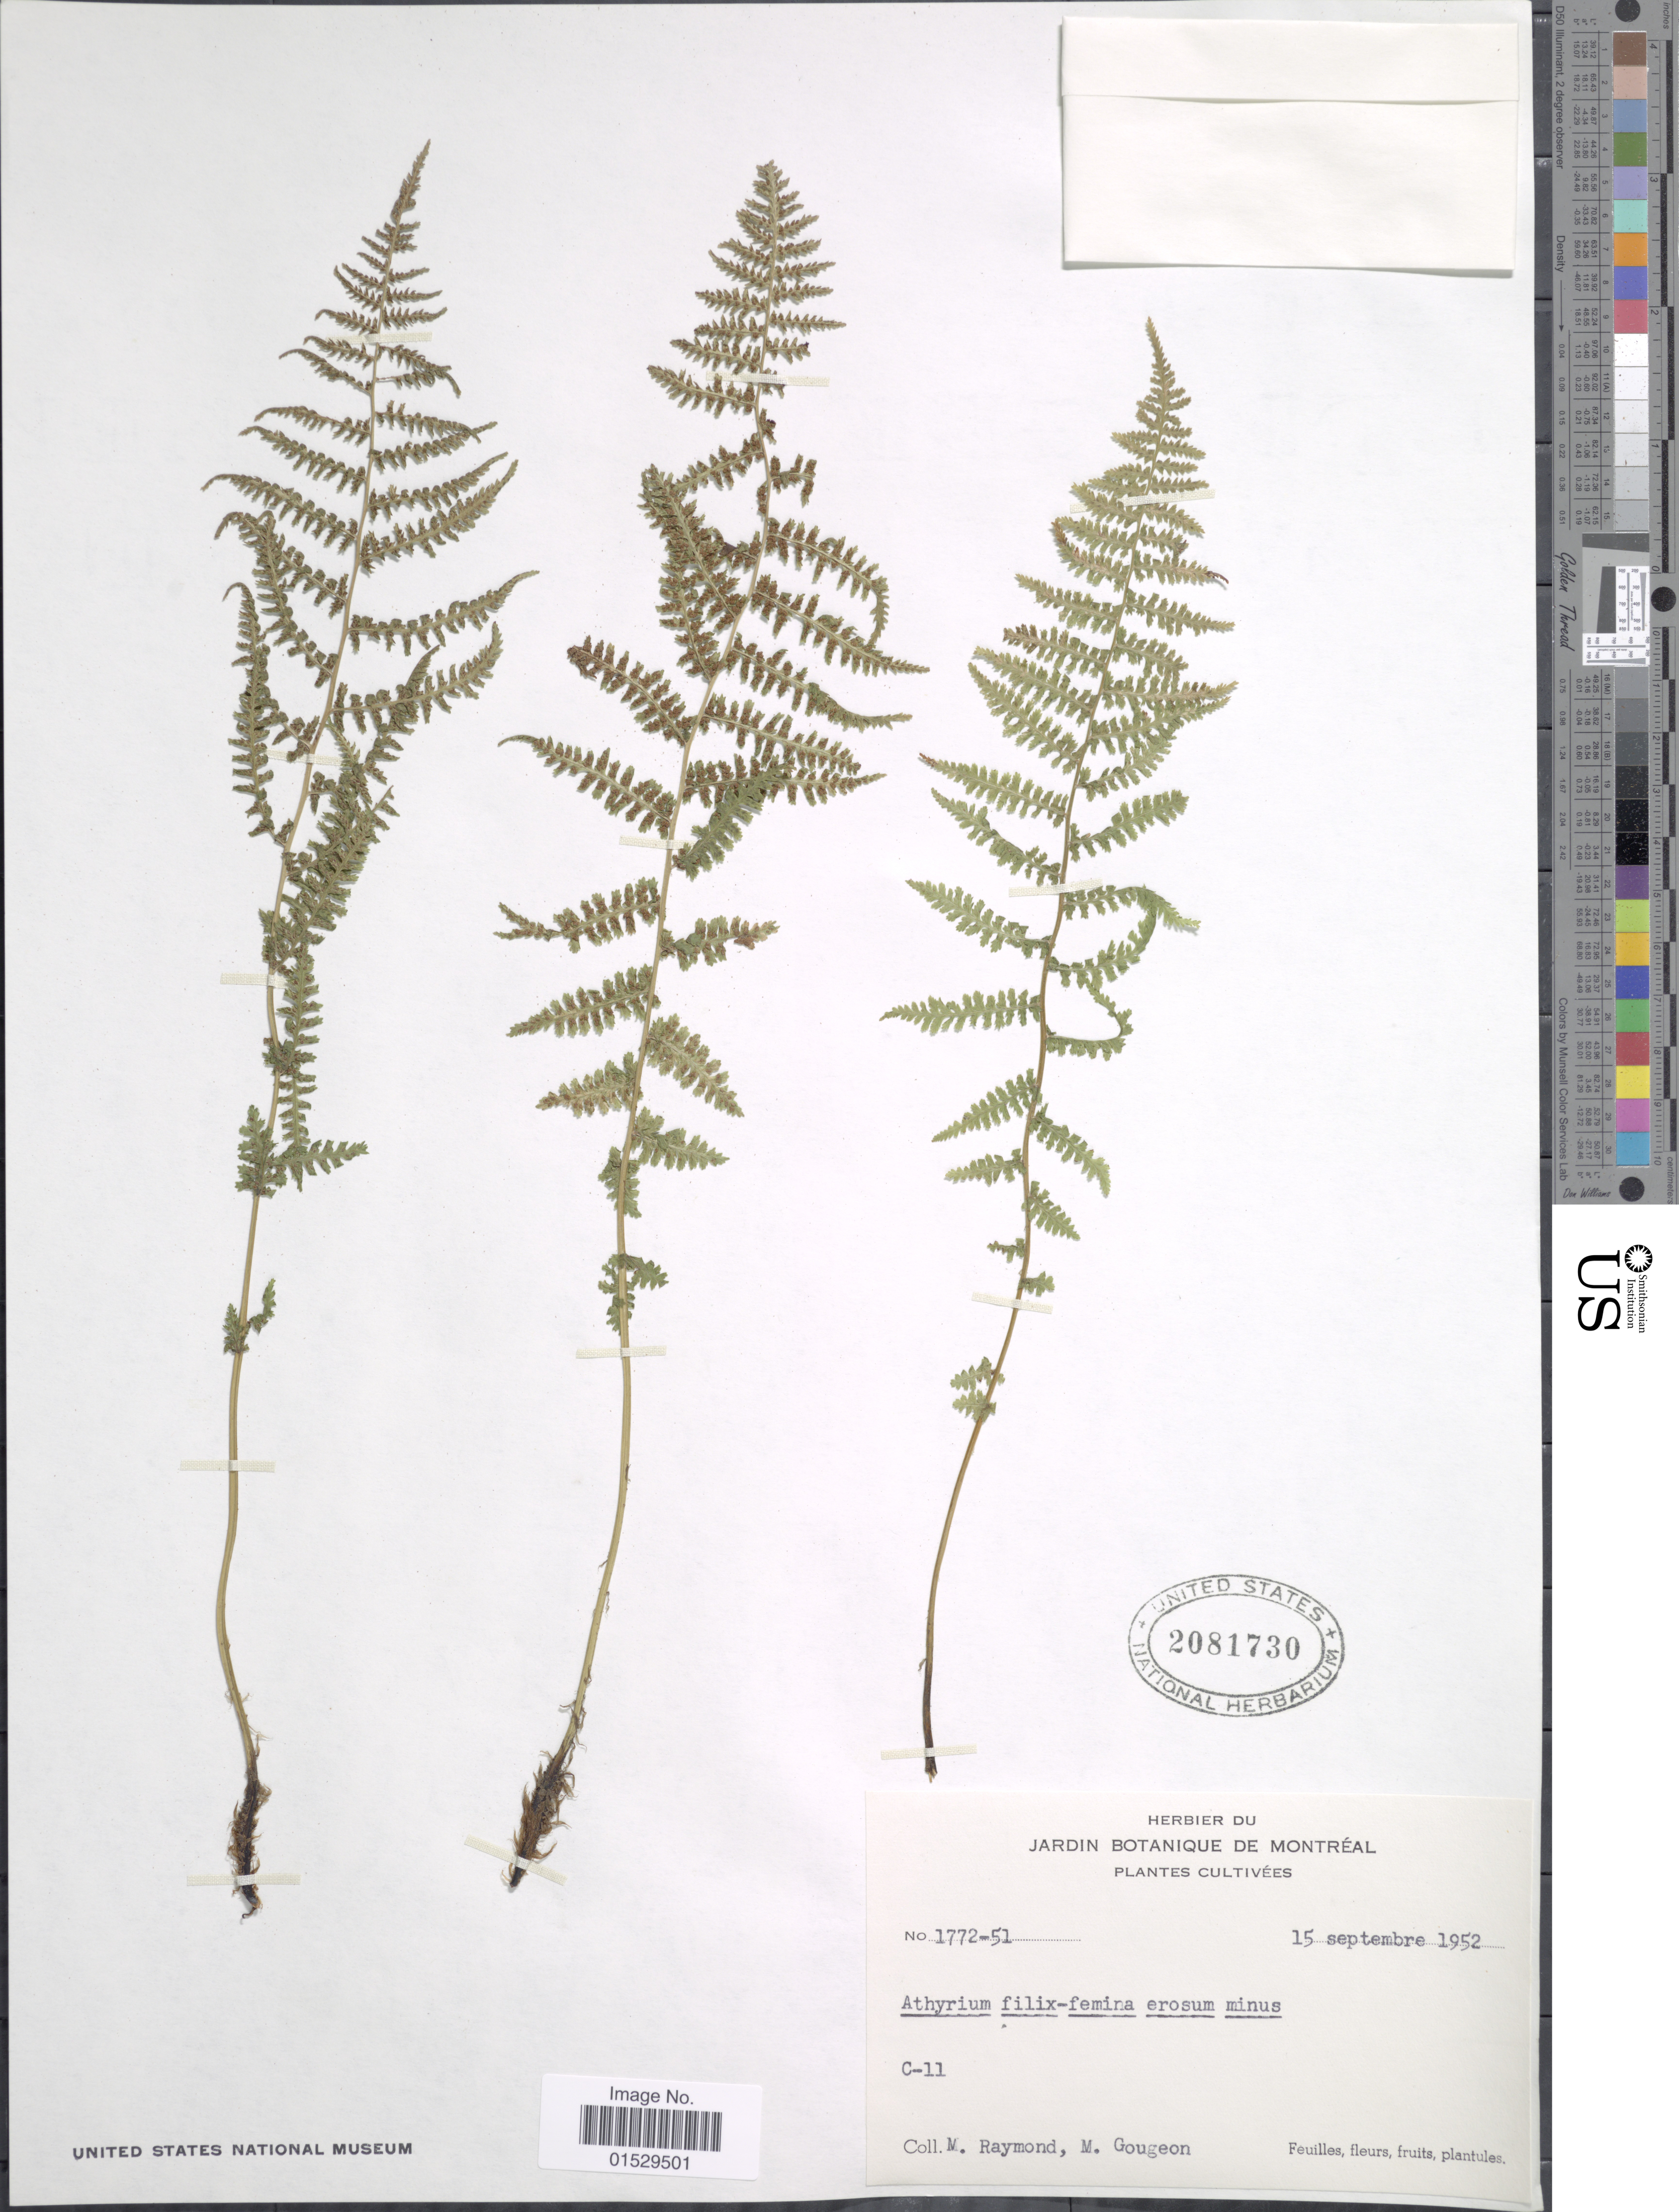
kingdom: Plantae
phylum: Tracheophyta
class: Polypodiopsida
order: Polypodiales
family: Athyriaceae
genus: Athyrium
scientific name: Athyrium filix-femina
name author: (L.) Roth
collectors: M. Raymond & M. Gougeon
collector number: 1772-51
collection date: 1952-09-15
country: Canada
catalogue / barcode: US 2081730